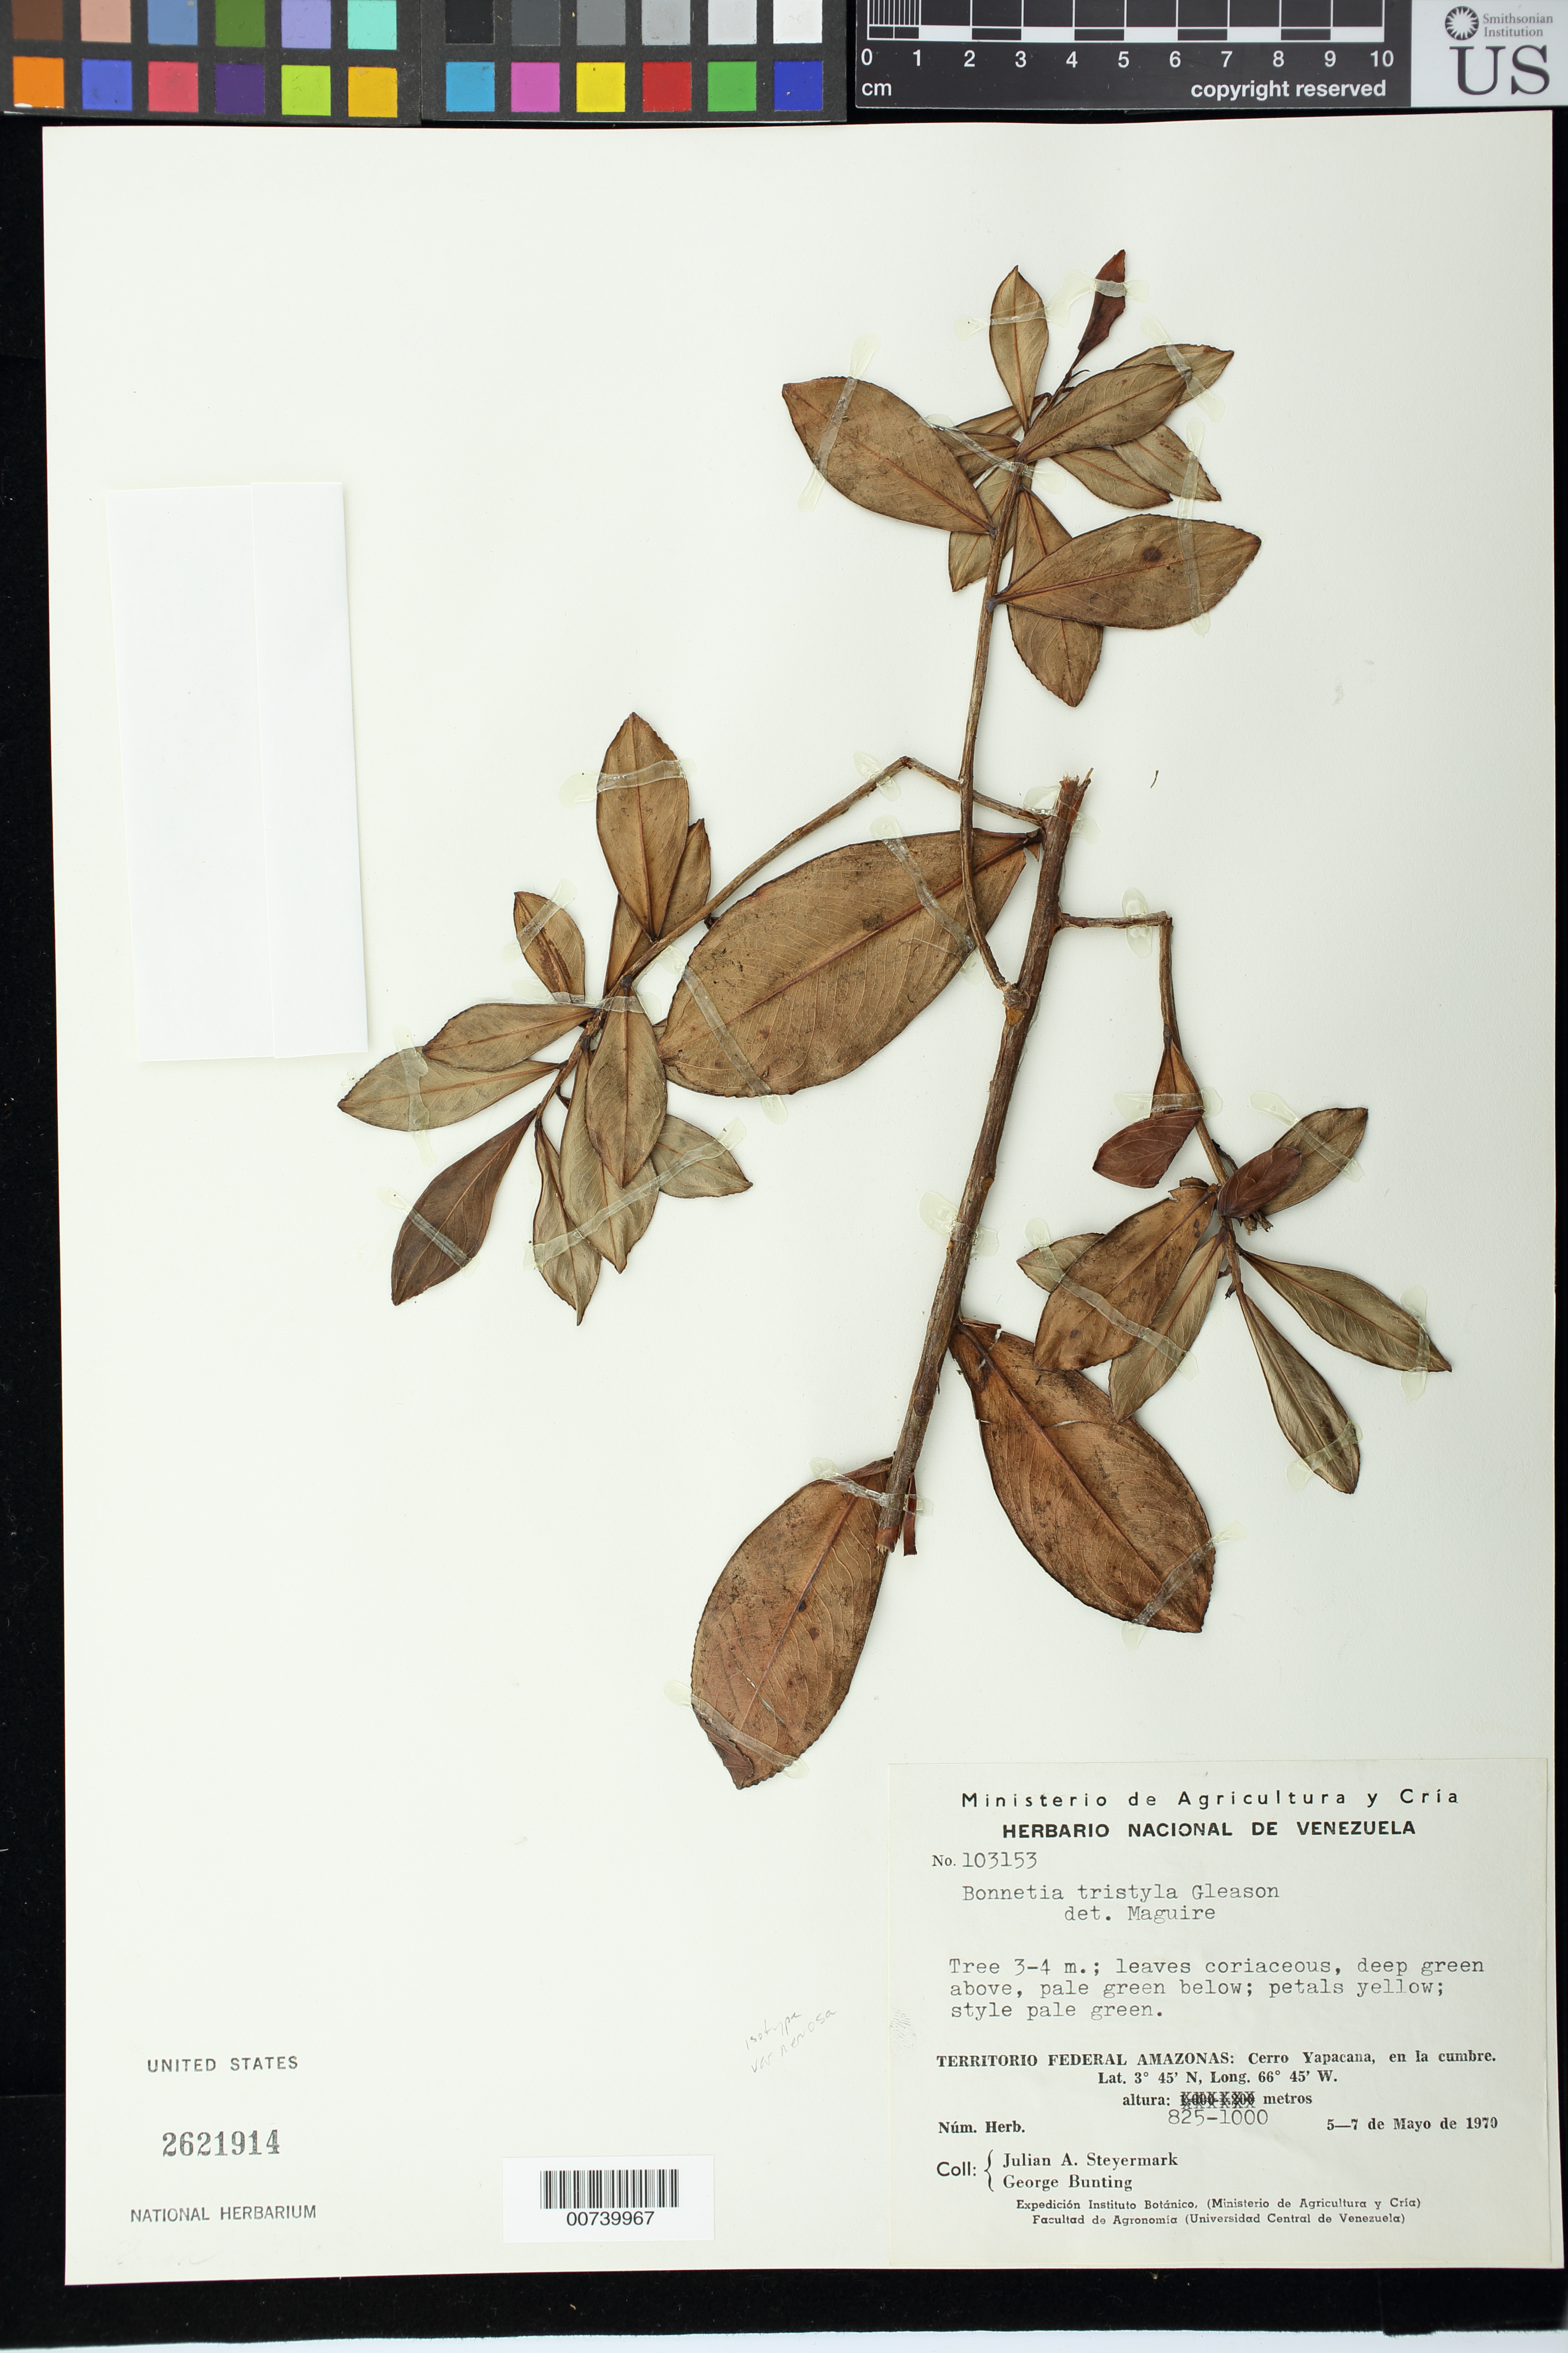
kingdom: Plantae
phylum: Tracheophyta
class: Magnoliopsida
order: Malpighiales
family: Bonnetiaceae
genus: Bonnetia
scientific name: Bonnetia tristyla subsp. nervosa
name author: Steyerm.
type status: Isotype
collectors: J. Steyermark & G. S. Bunting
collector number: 103153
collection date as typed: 5 May 1970 to 7 May 1970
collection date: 1970-05-05/1970-05-07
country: Venezuela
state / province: Amazonas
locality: Territorio Federal Amazonas: Cerro Yapacana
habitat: en la cumbre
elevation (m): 825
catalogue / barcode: US 2621914